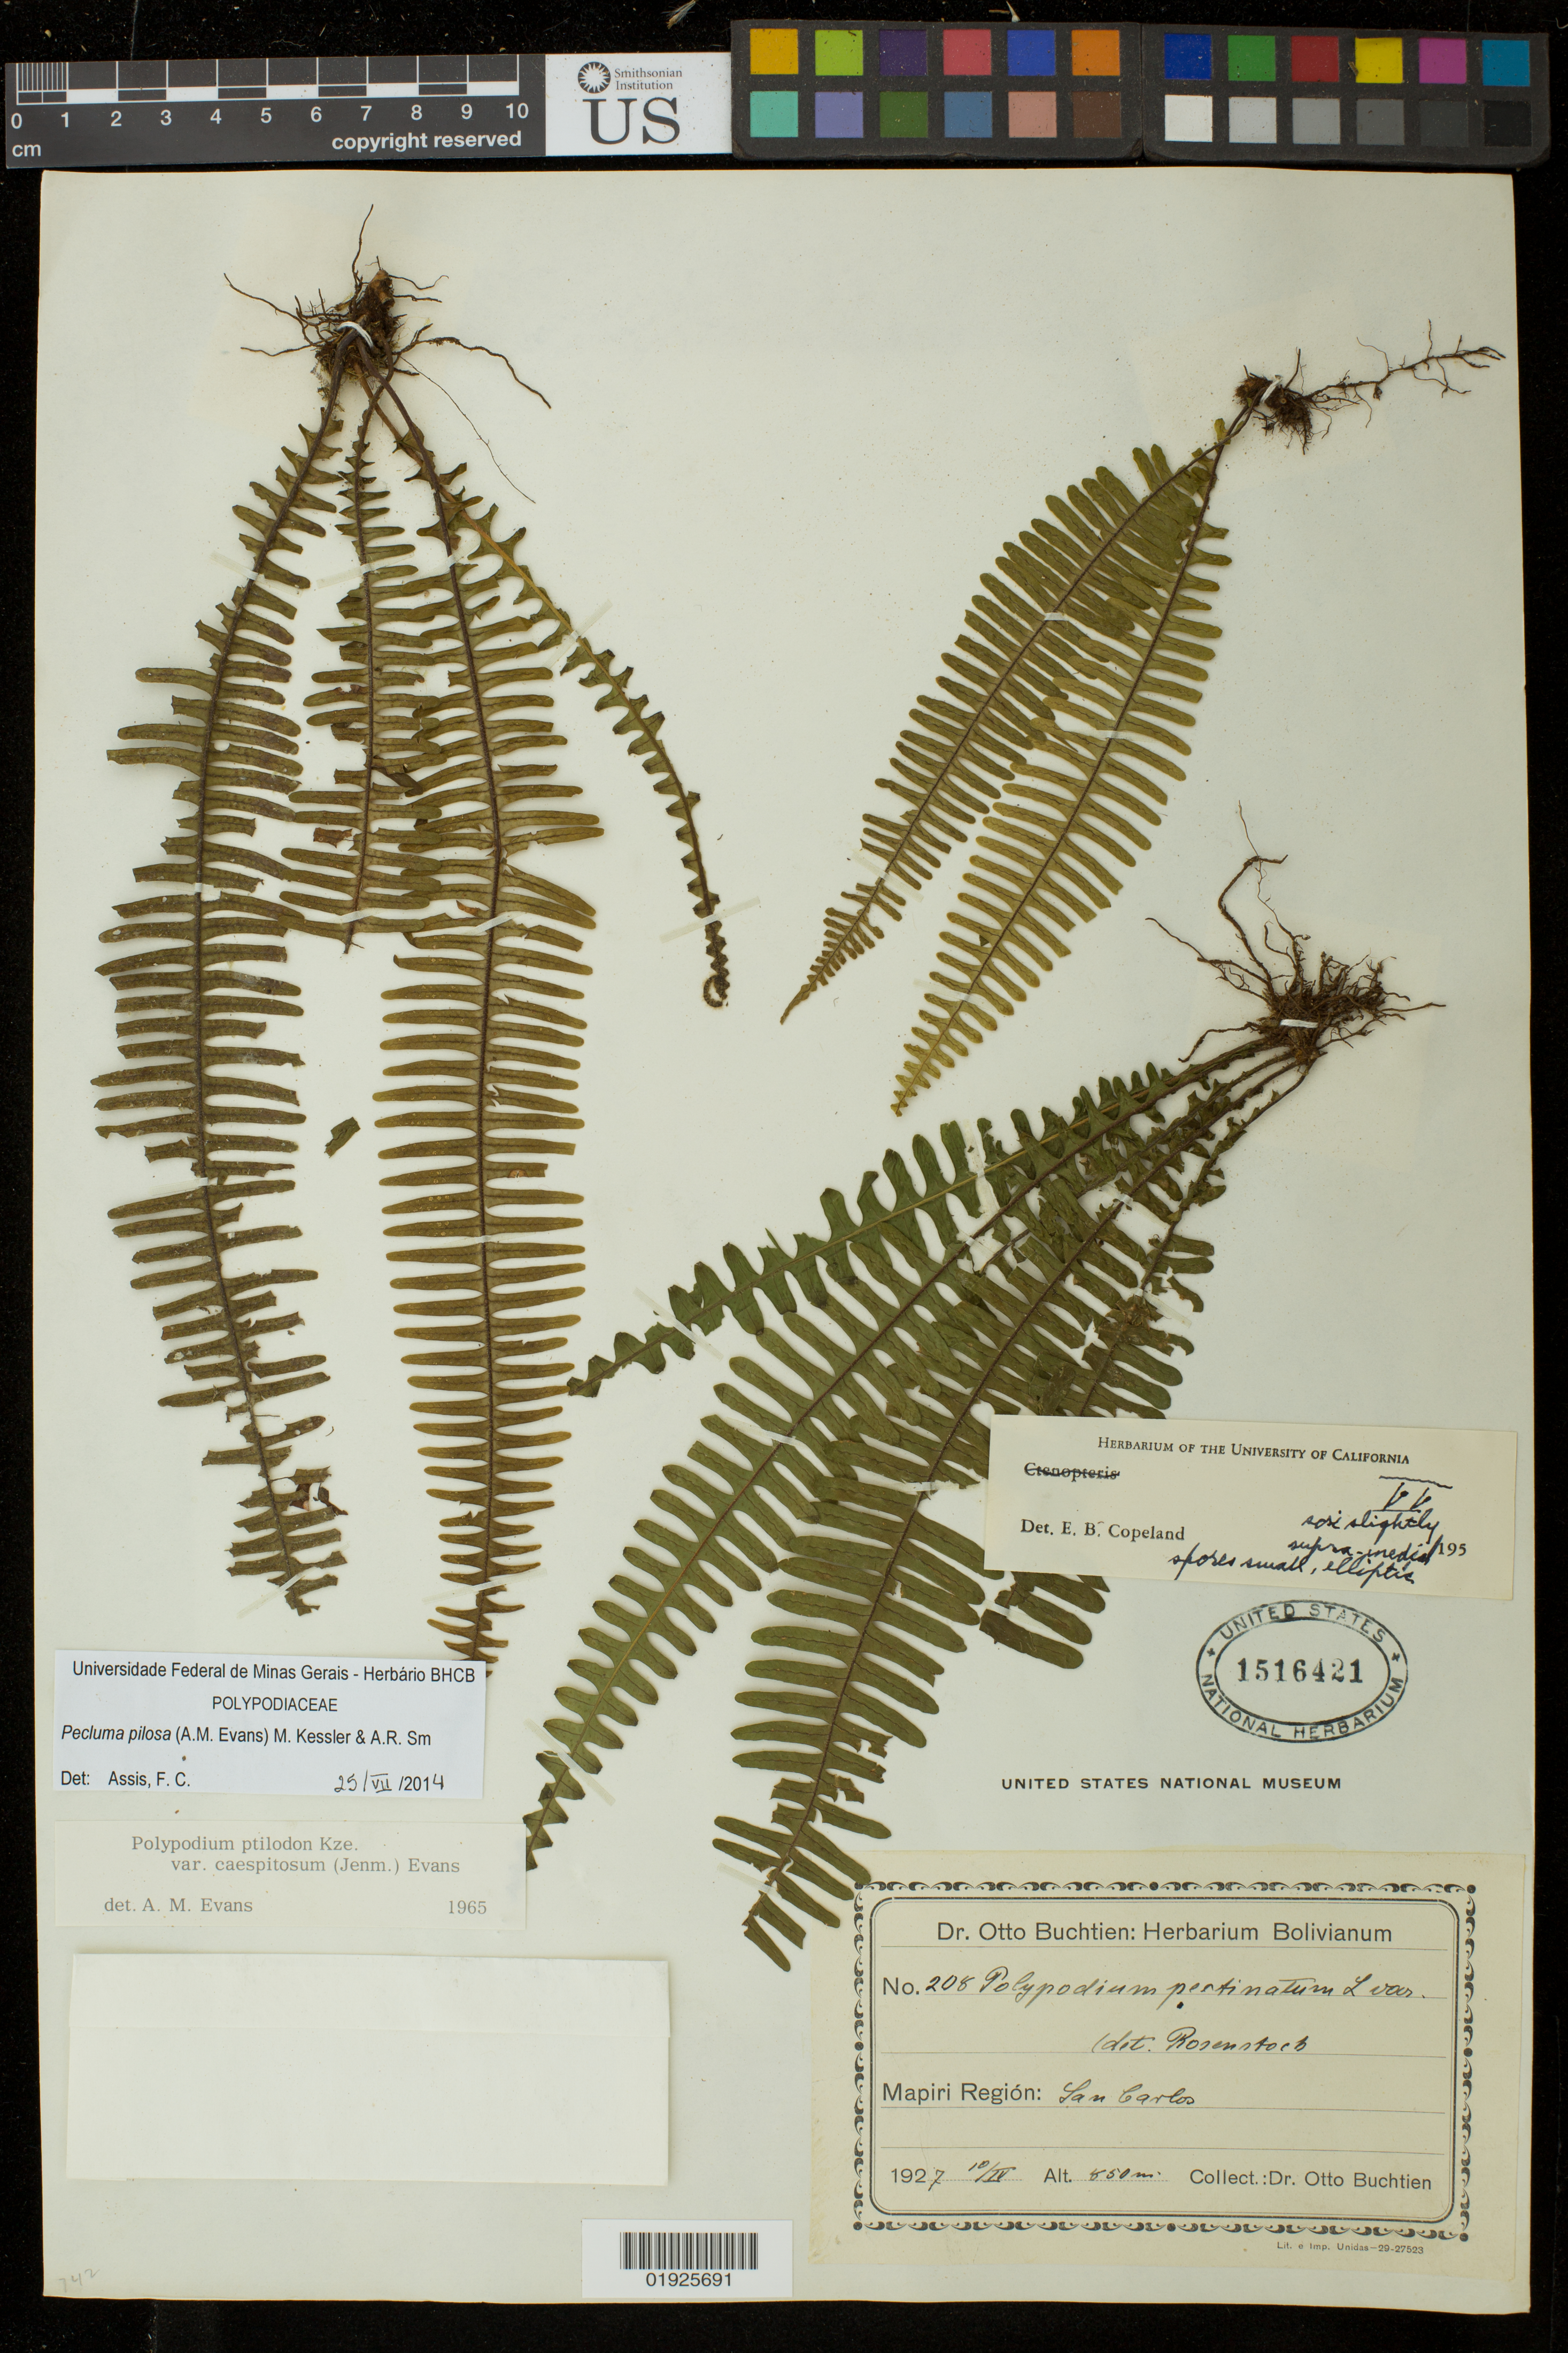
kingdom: Plantae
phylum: Tracheophyta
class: Polypodiopsida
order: Polypodiales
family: Polypodiaceae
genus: Pecluma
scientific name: Pecluma pilosa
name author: (A.M. Evans) M. Kessler & A.R. Sm.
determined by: Assis, F. C.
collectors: O. Buchtien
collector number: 208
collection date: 1927-04-10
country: Bolivia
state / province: La Páz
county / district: Larecaja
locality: San Carlos.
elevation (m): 850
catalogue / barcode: US 1516421